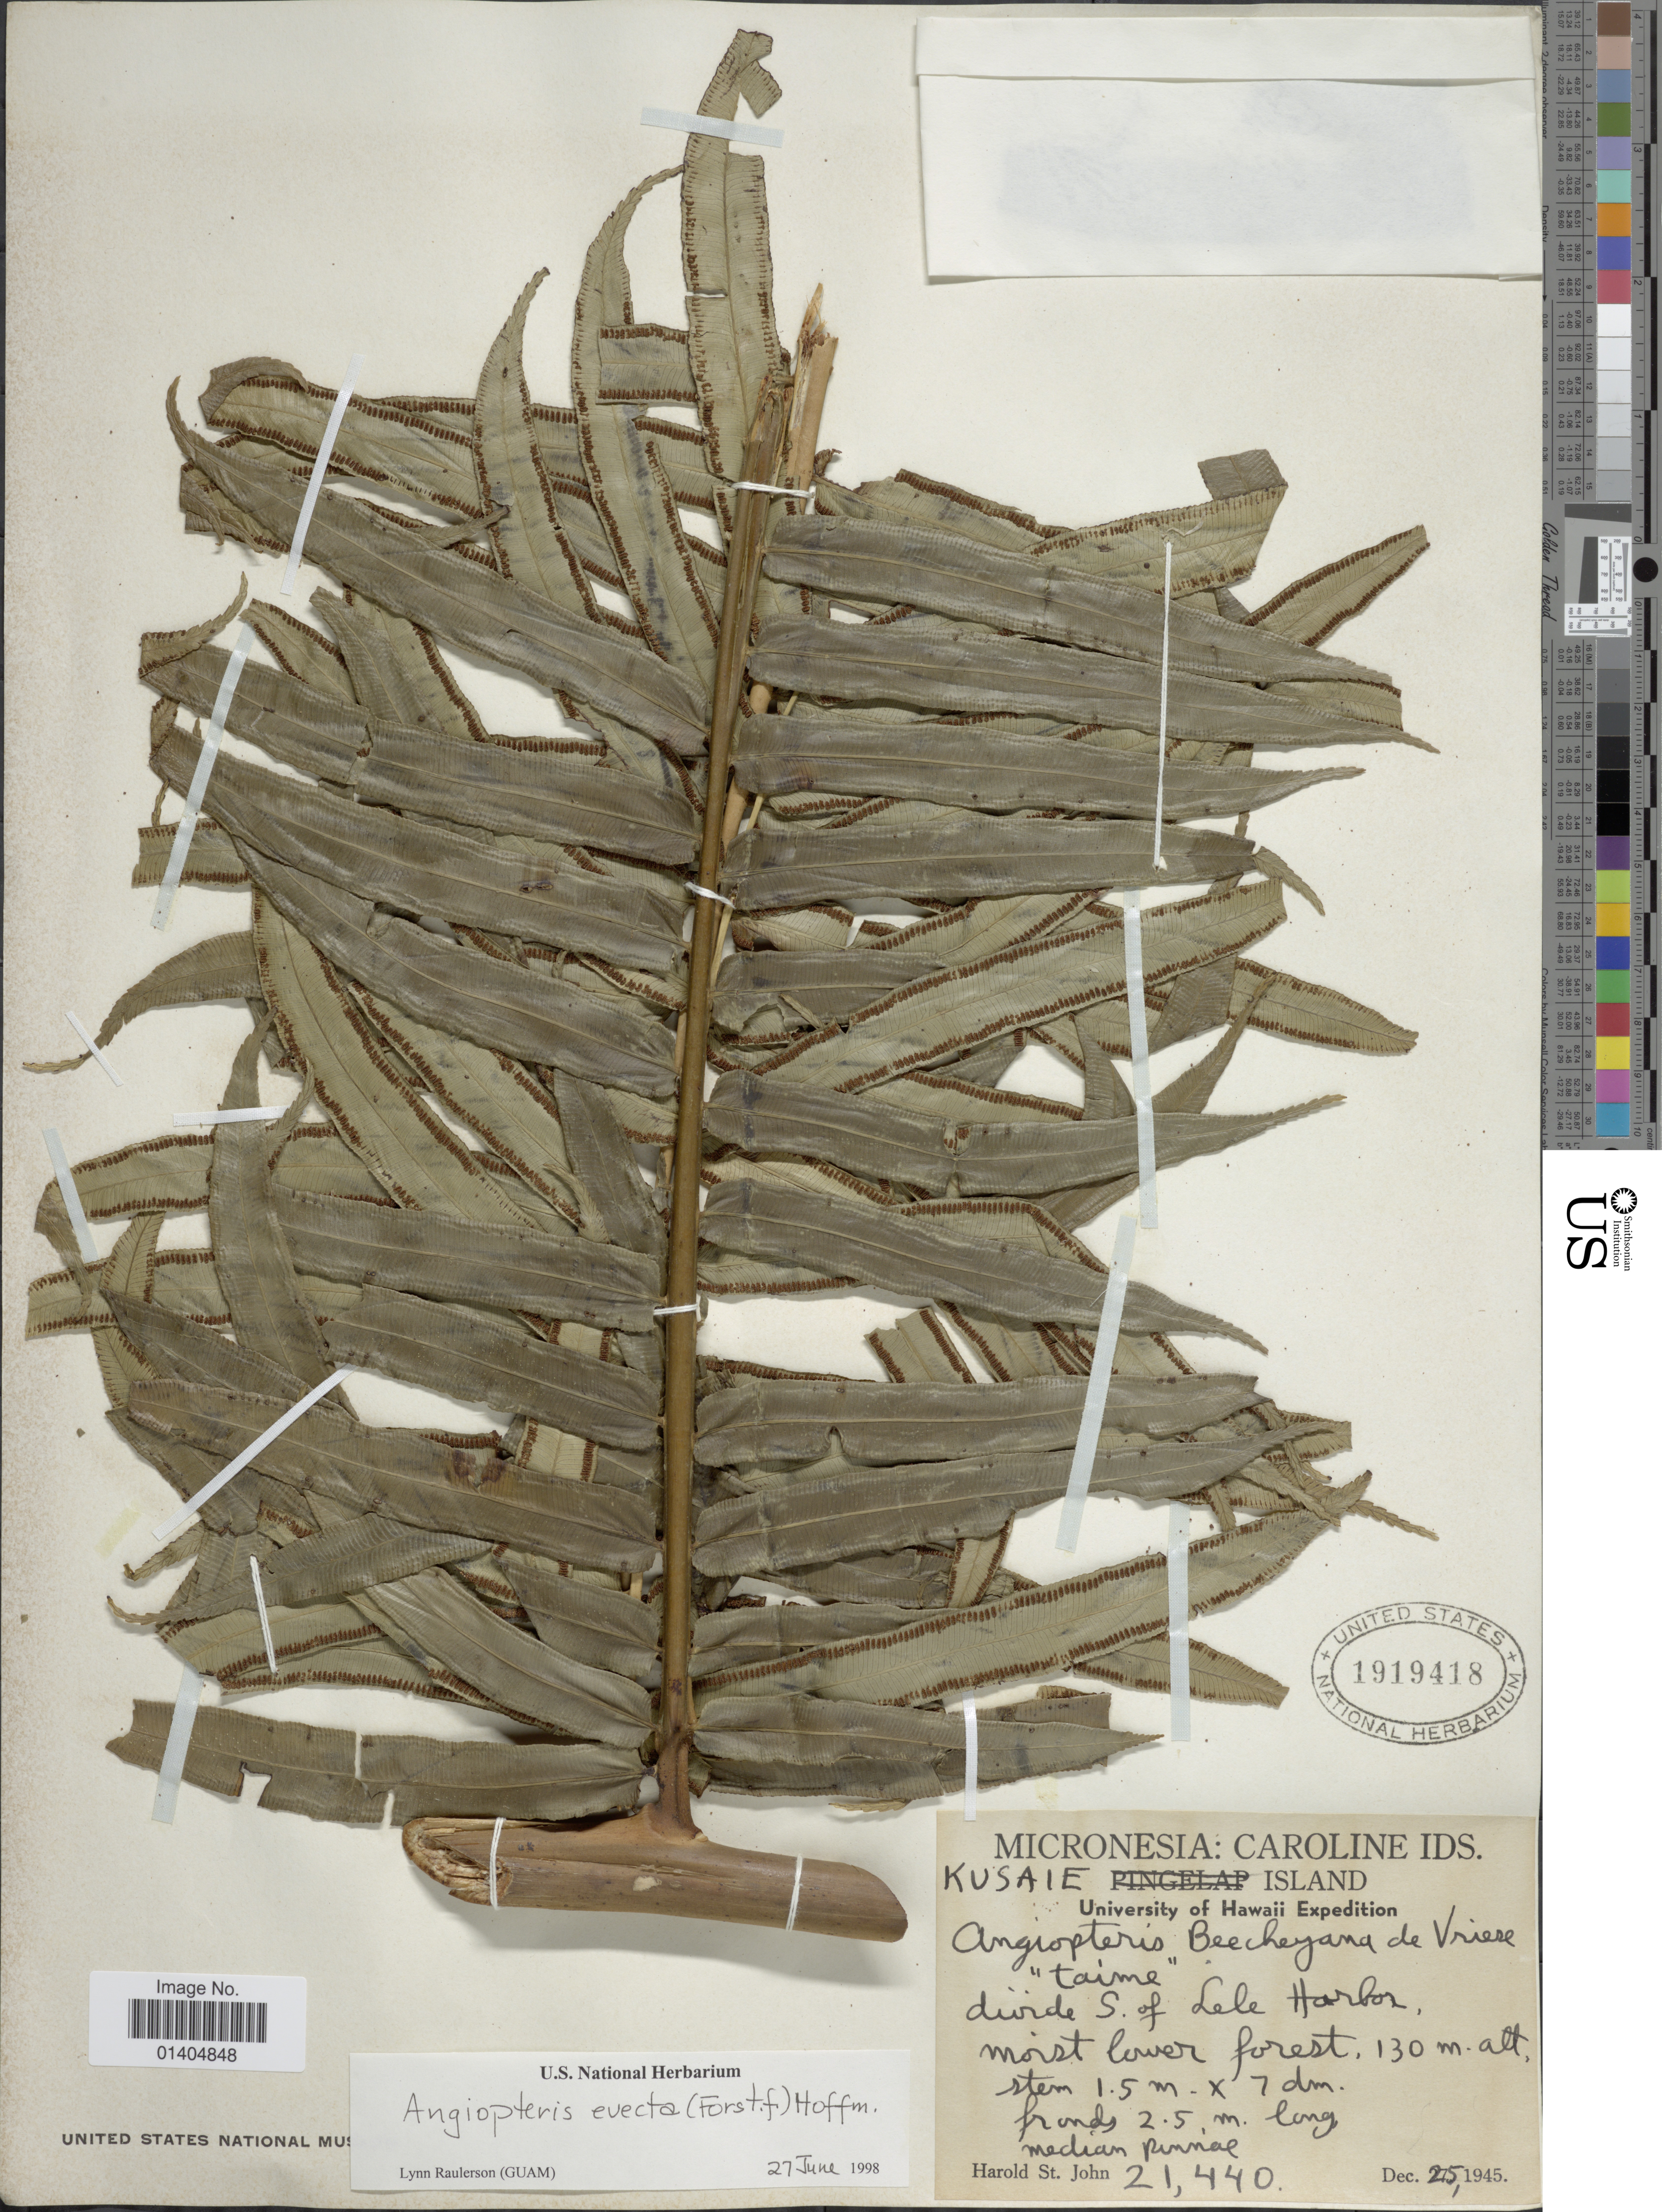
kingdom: Plantae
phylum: Tracheophyta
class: Polypodiopsida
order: Marattiales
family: Marattiaceae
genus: Angiopteris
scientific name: Angiopteris evecta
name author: (G. Forst.) Hoffm.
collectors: H. St. John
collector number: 21,440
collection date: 1945-12-25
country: Micronesia, Federated States of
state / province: Kosrae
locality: Caroline Islands Kusaie divide S. of Lele Harbor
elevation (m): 130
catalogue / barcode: US 1919418